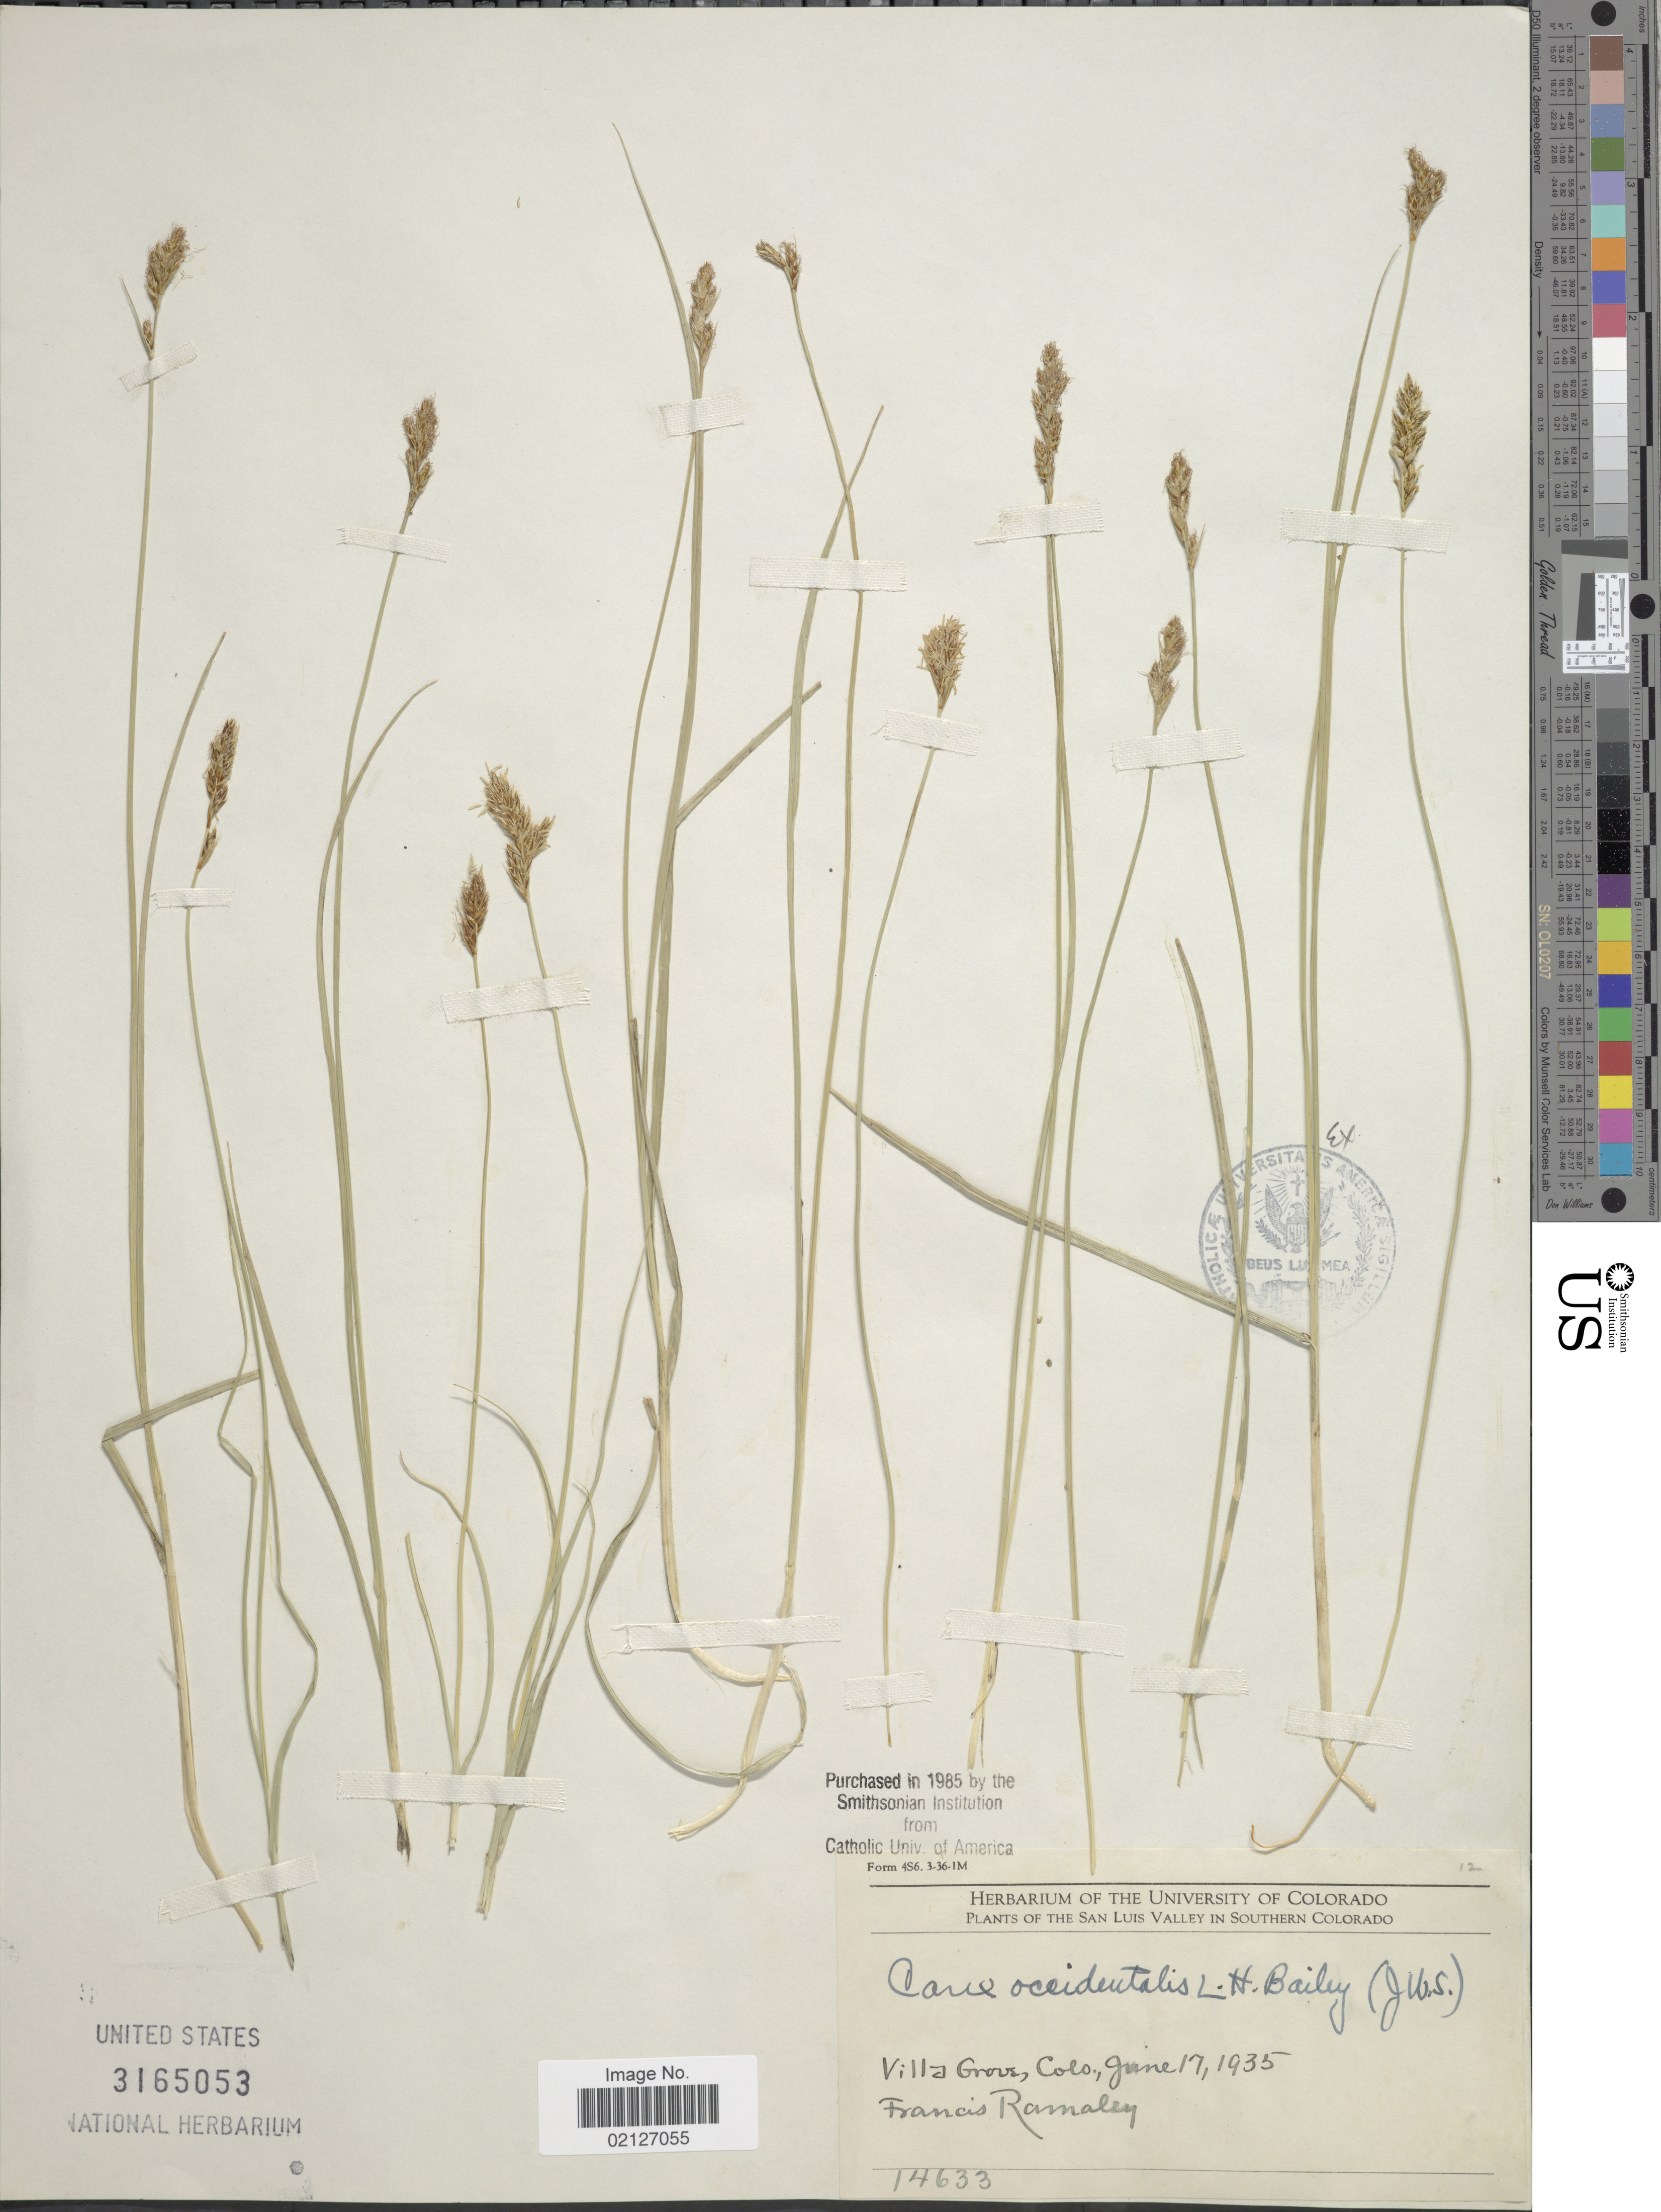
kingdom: Plantae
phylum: Tracheophyta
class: Liliopsida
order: Poales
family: Cyperaceae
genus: Carex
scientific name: Carex occidentalis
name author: L.H. Bailey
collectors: F. Ramaley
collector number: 14633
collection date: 1935-06-17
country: United States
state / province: Colorado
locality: San Luis Valley in Southern Colorado, Villa Grove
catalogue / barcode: US 3165053